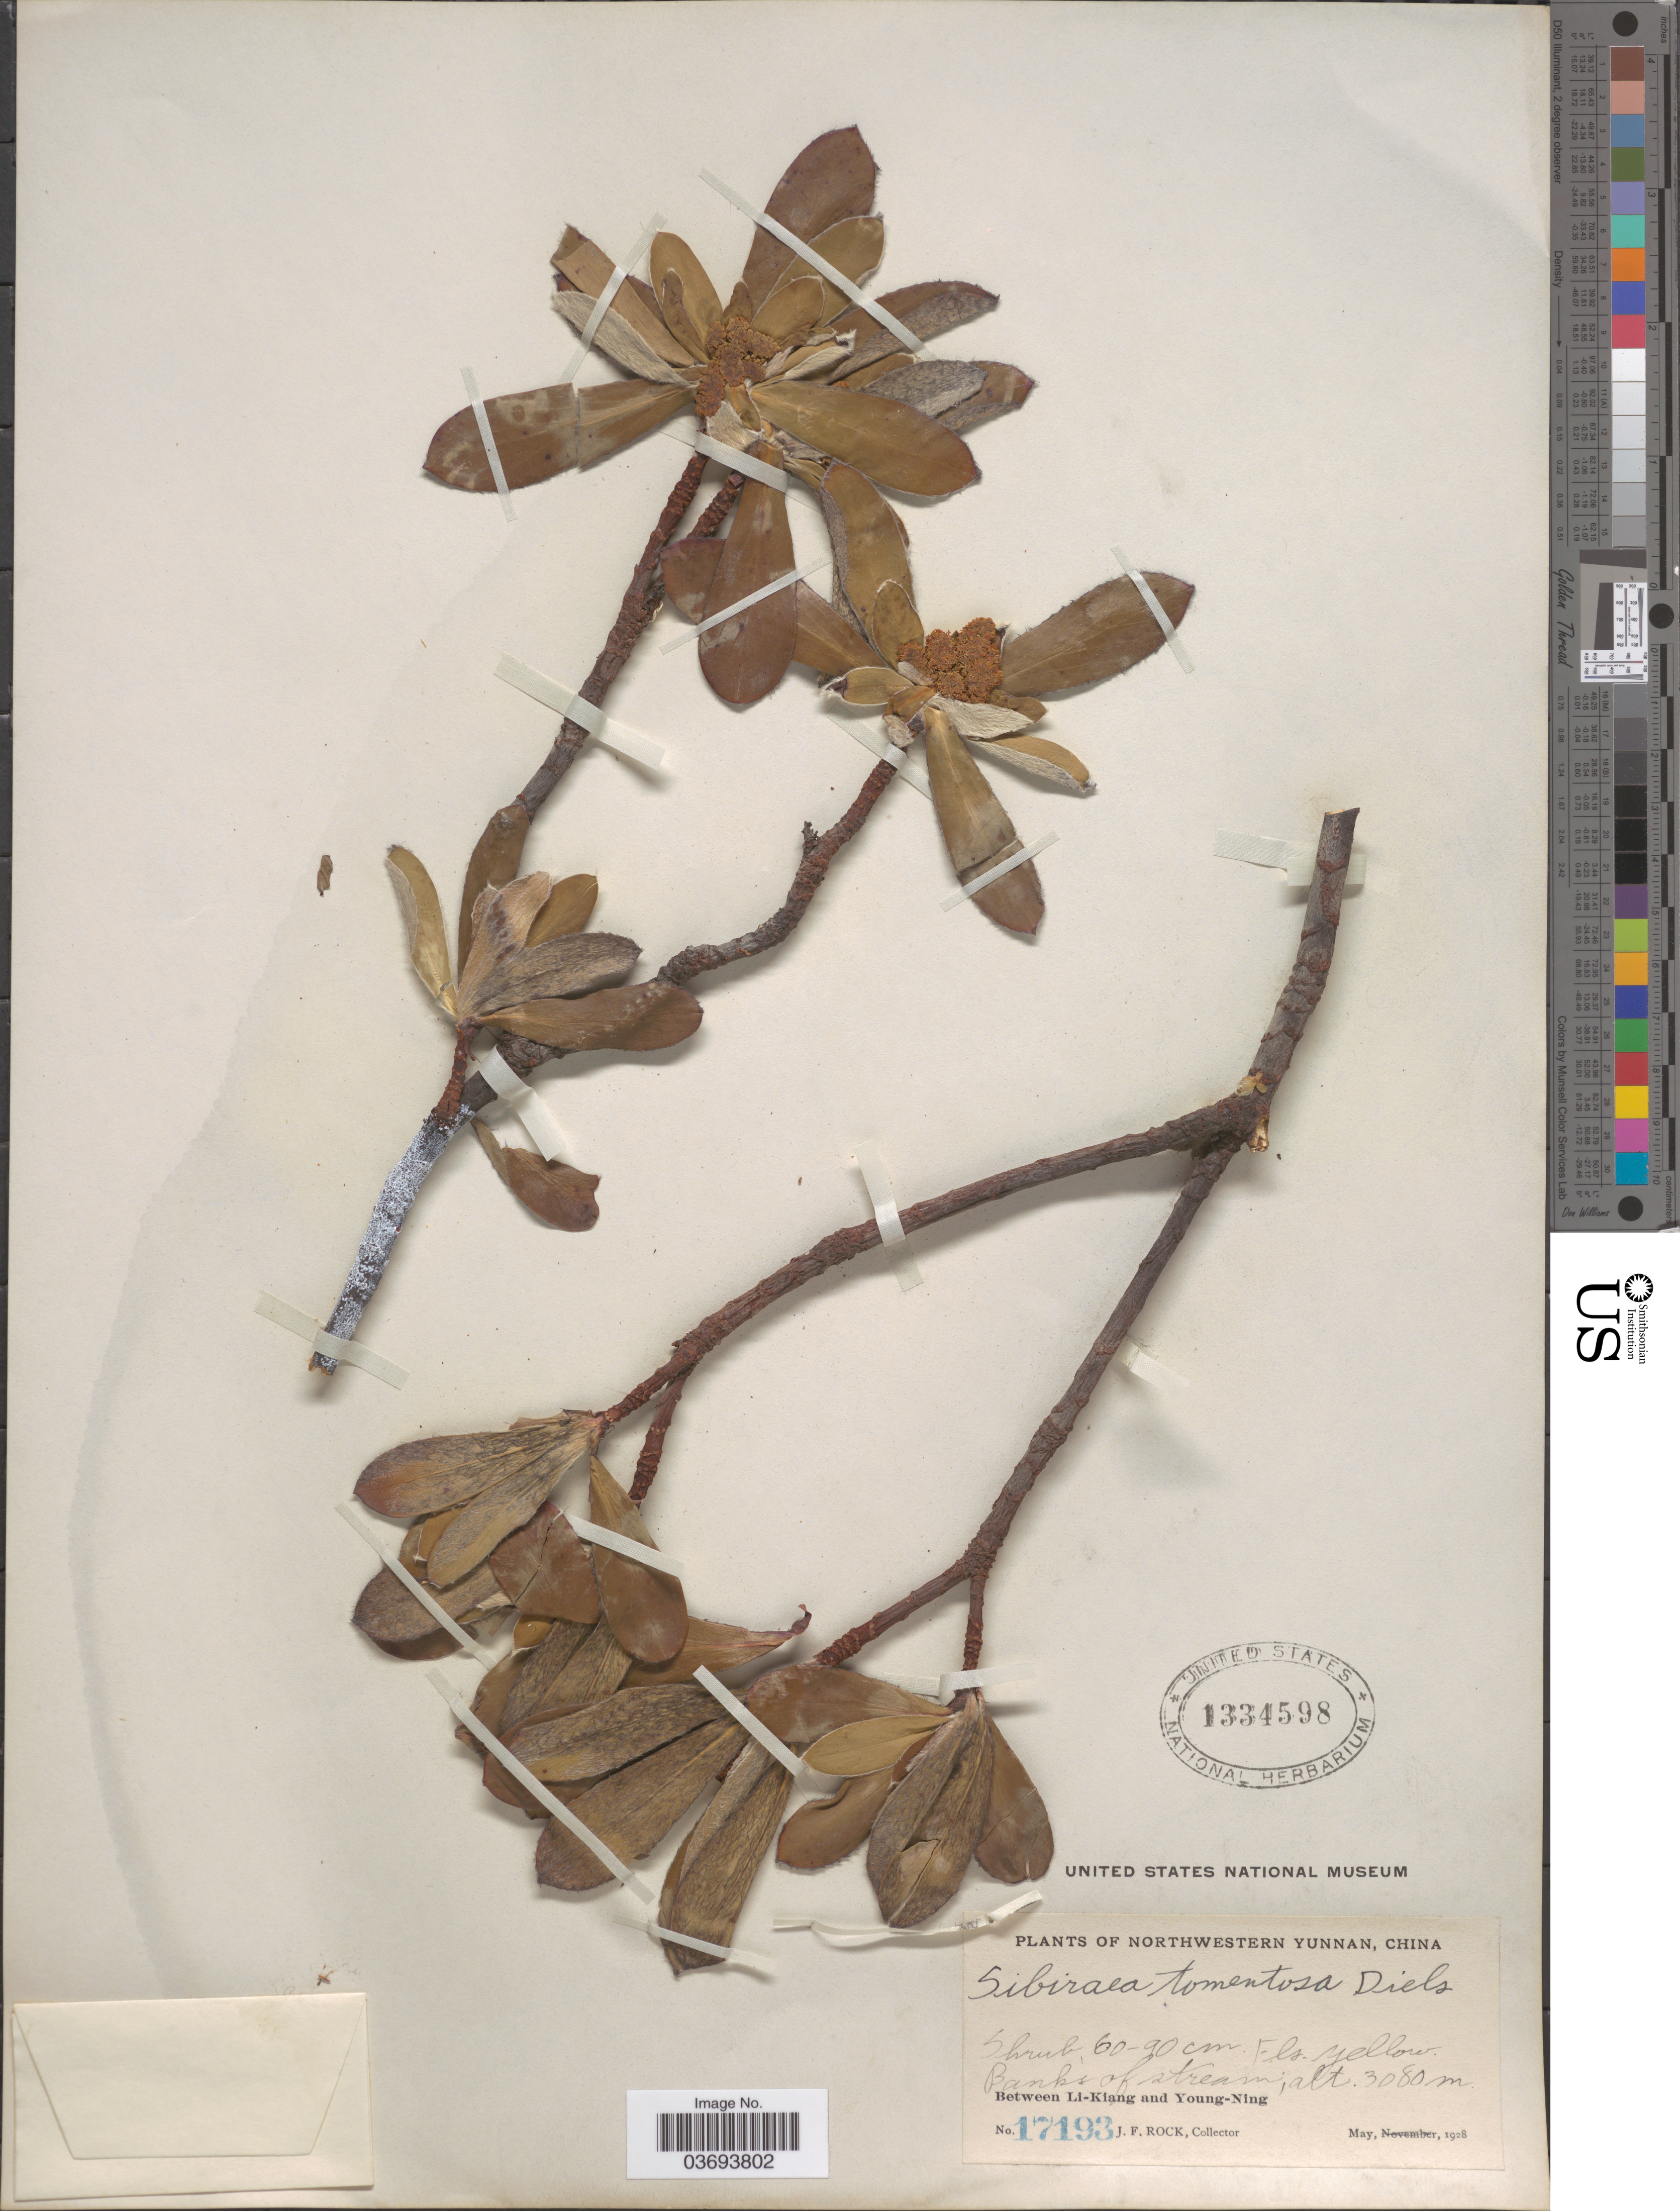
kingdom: Plantae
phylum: Tracheophyta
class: Magnoliopsida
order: Rosales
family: Rosaceae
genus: Sibiraea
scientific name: Sibiraea tomentosa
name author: Diels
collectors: J. Rock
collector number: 17193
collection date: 1928-05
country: China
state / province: Yunnan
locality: Northwestern Yunnan. Between Li-Kiang and Young-Ning.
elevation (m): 3080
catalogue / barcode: US 1334598